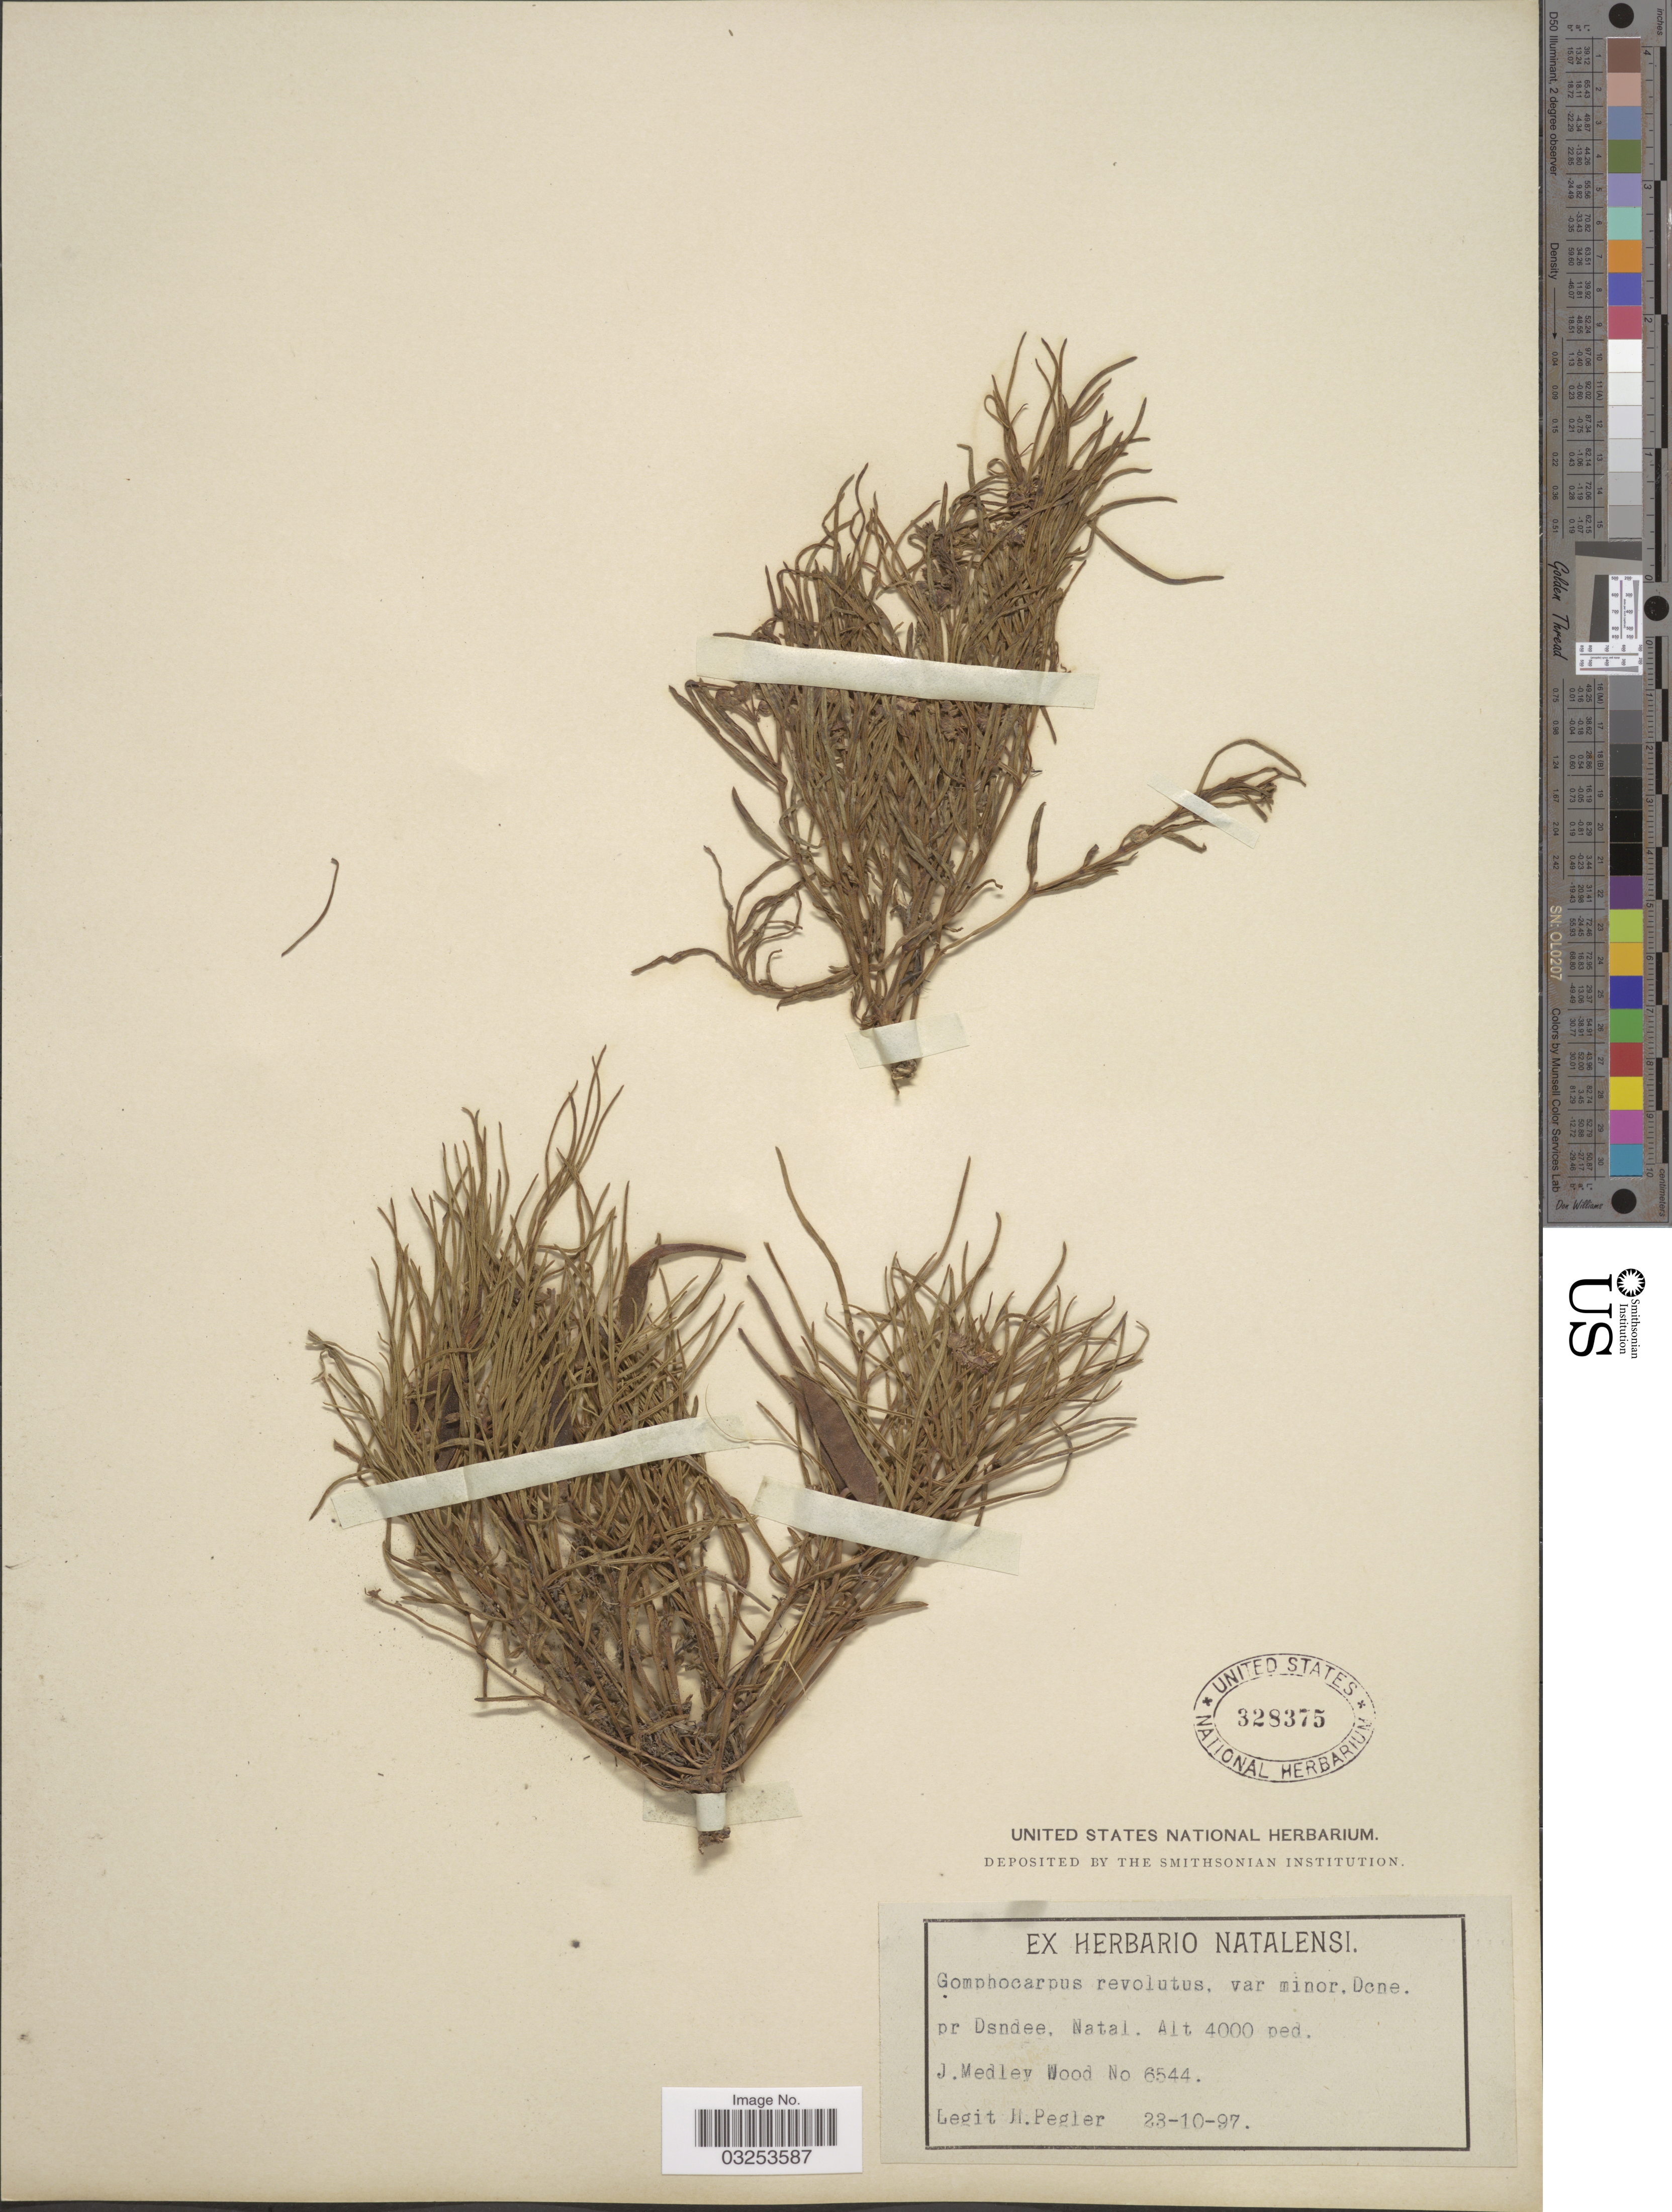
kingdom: Plantae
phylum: Tracheophyta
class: Magnoliopsida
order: Gentianales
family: Apocynaceae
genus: Gomphocarpus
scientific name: Gomphocarpus revolutus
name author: (E. Mey.) D. Dietr.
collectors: H. Pegler & J. Medley Wood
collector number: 6544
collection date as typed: Transcribed d/m/y: 23/10/97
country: South Africa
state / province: KwaZulu-Natal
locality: Pr. Dsndee, Natal.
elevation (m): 1219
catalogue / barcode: US 328375